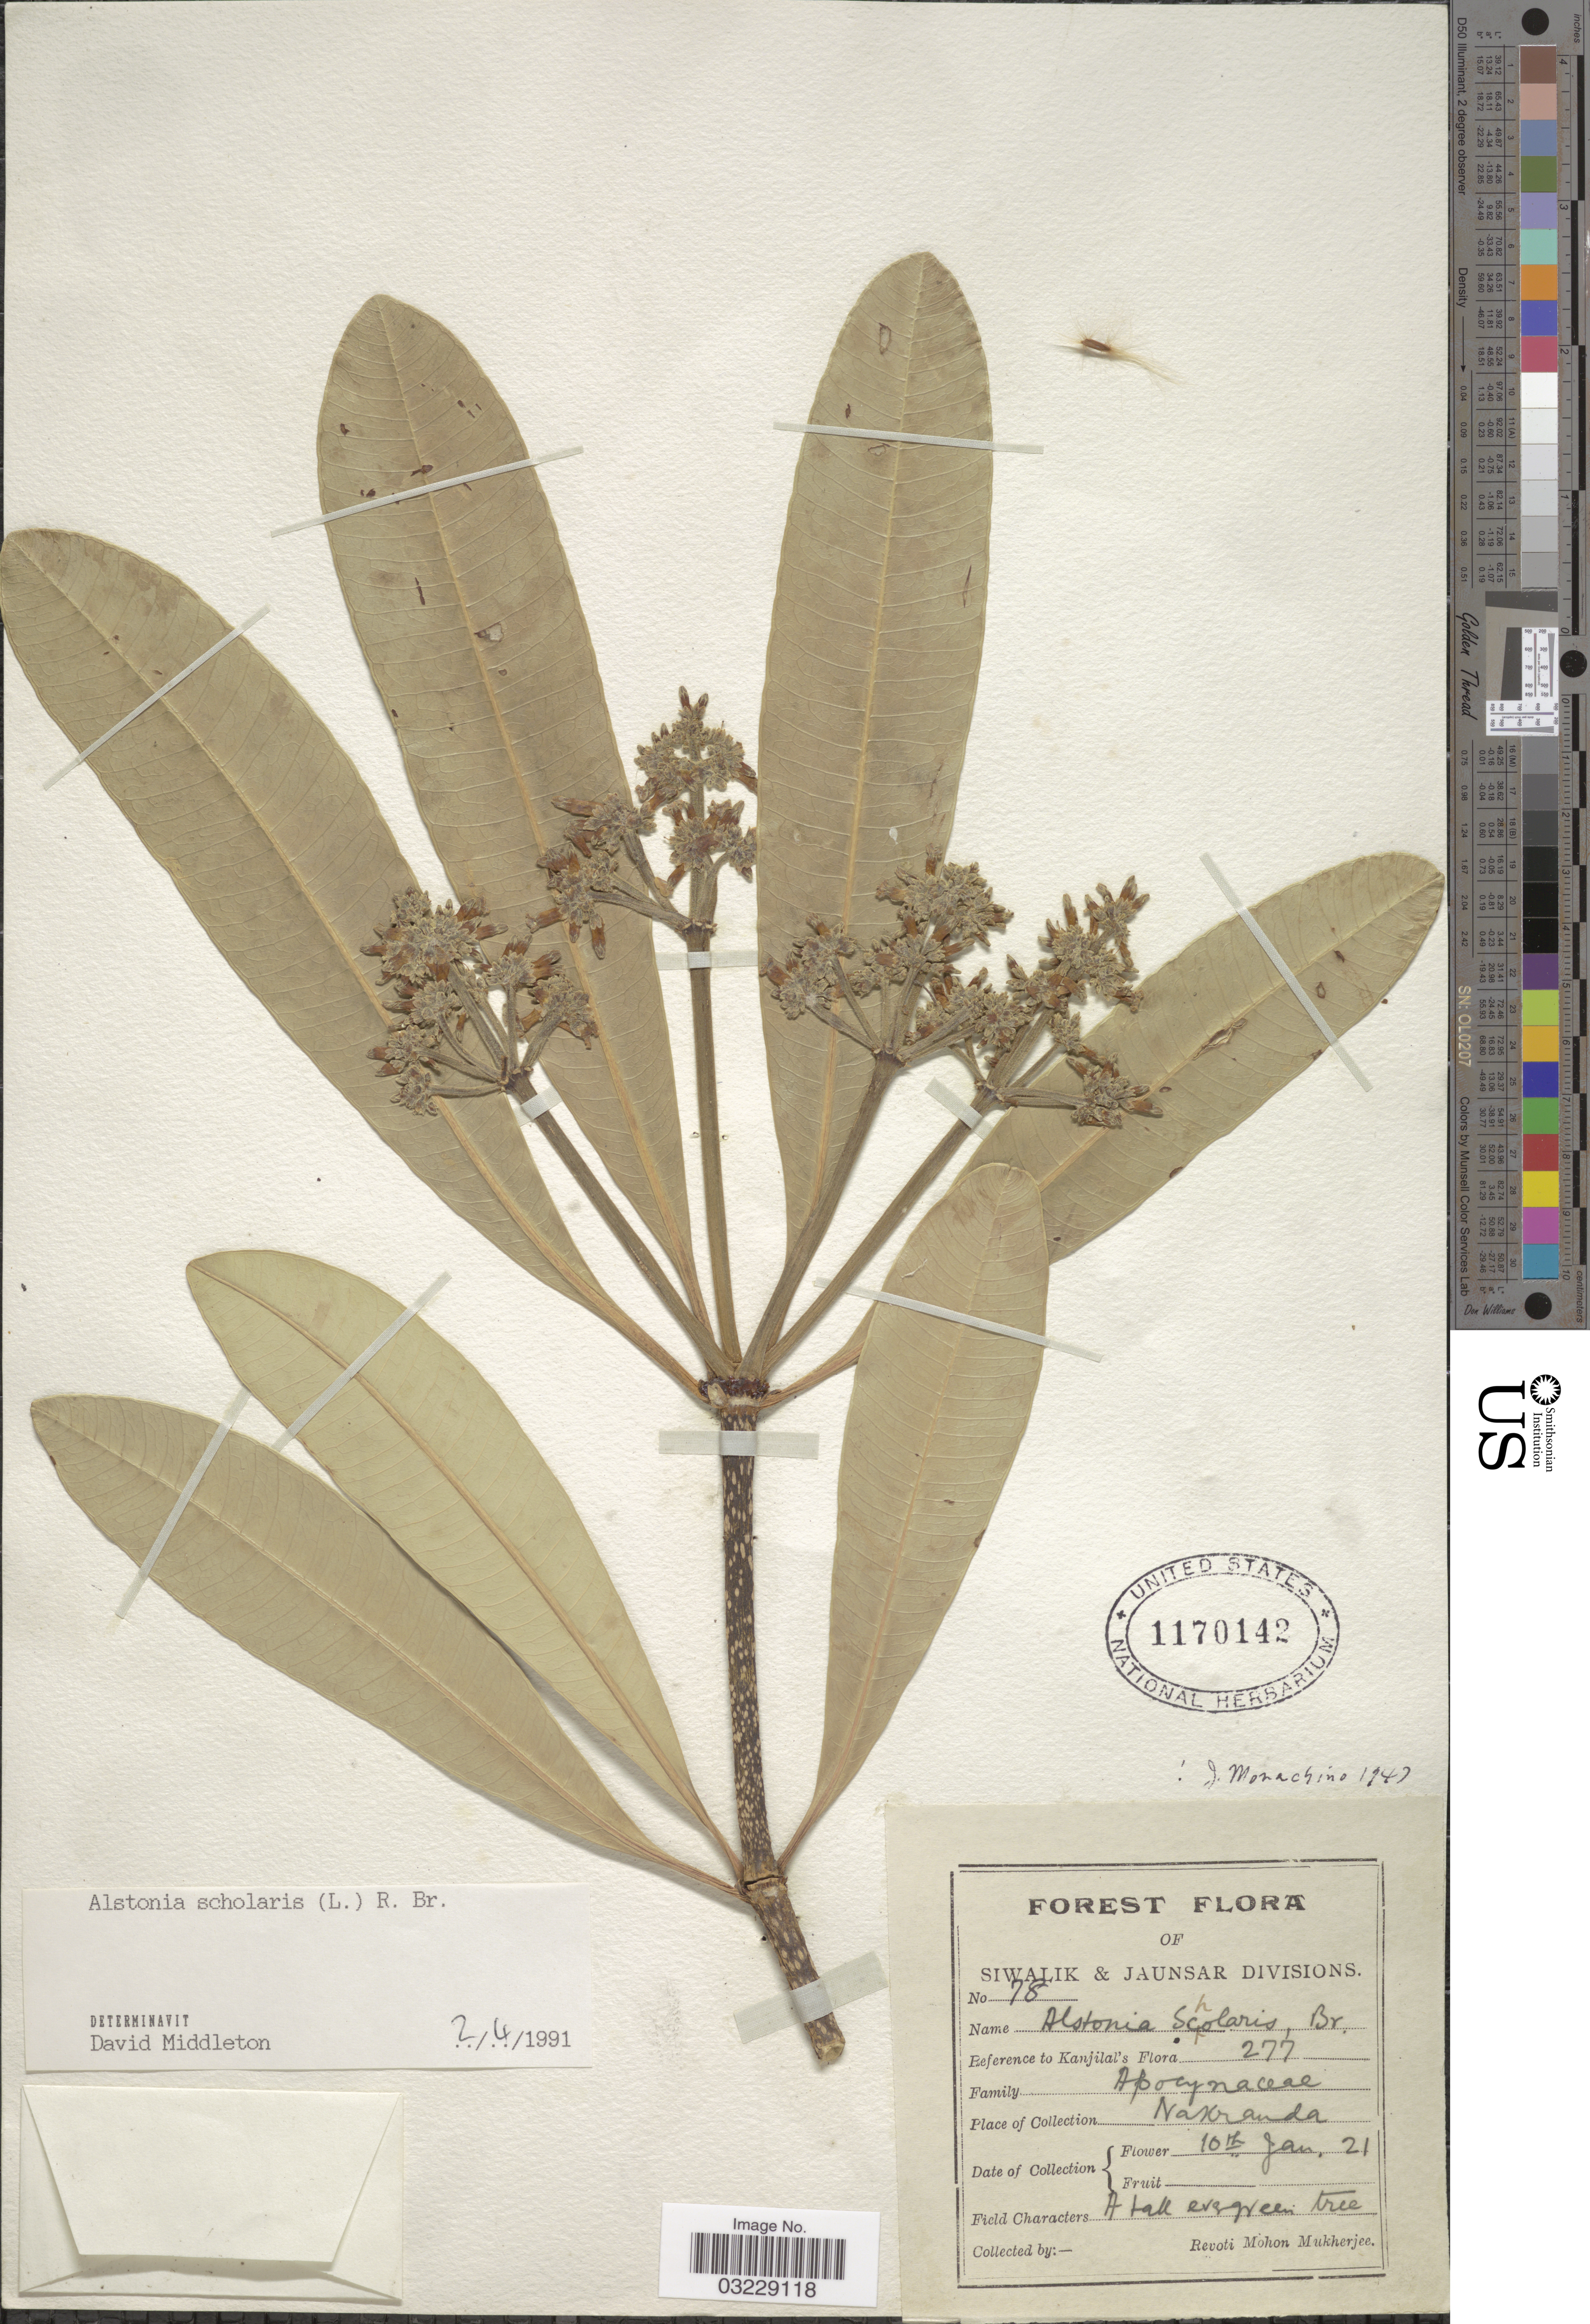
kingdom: Plantae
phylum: Tracheophyta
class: Magnoliopsida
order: Gentianales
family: Apocynaceae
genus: Alstonia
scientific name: Alstonia scholaris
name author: (L.) R. Br.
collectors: R. Mukherjee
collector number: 78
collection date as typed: Transcribed d/m/y: 10/1/21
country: India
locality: Siwalik & Jaunsar Divisions. Nakranda.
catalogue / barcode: US 1170142